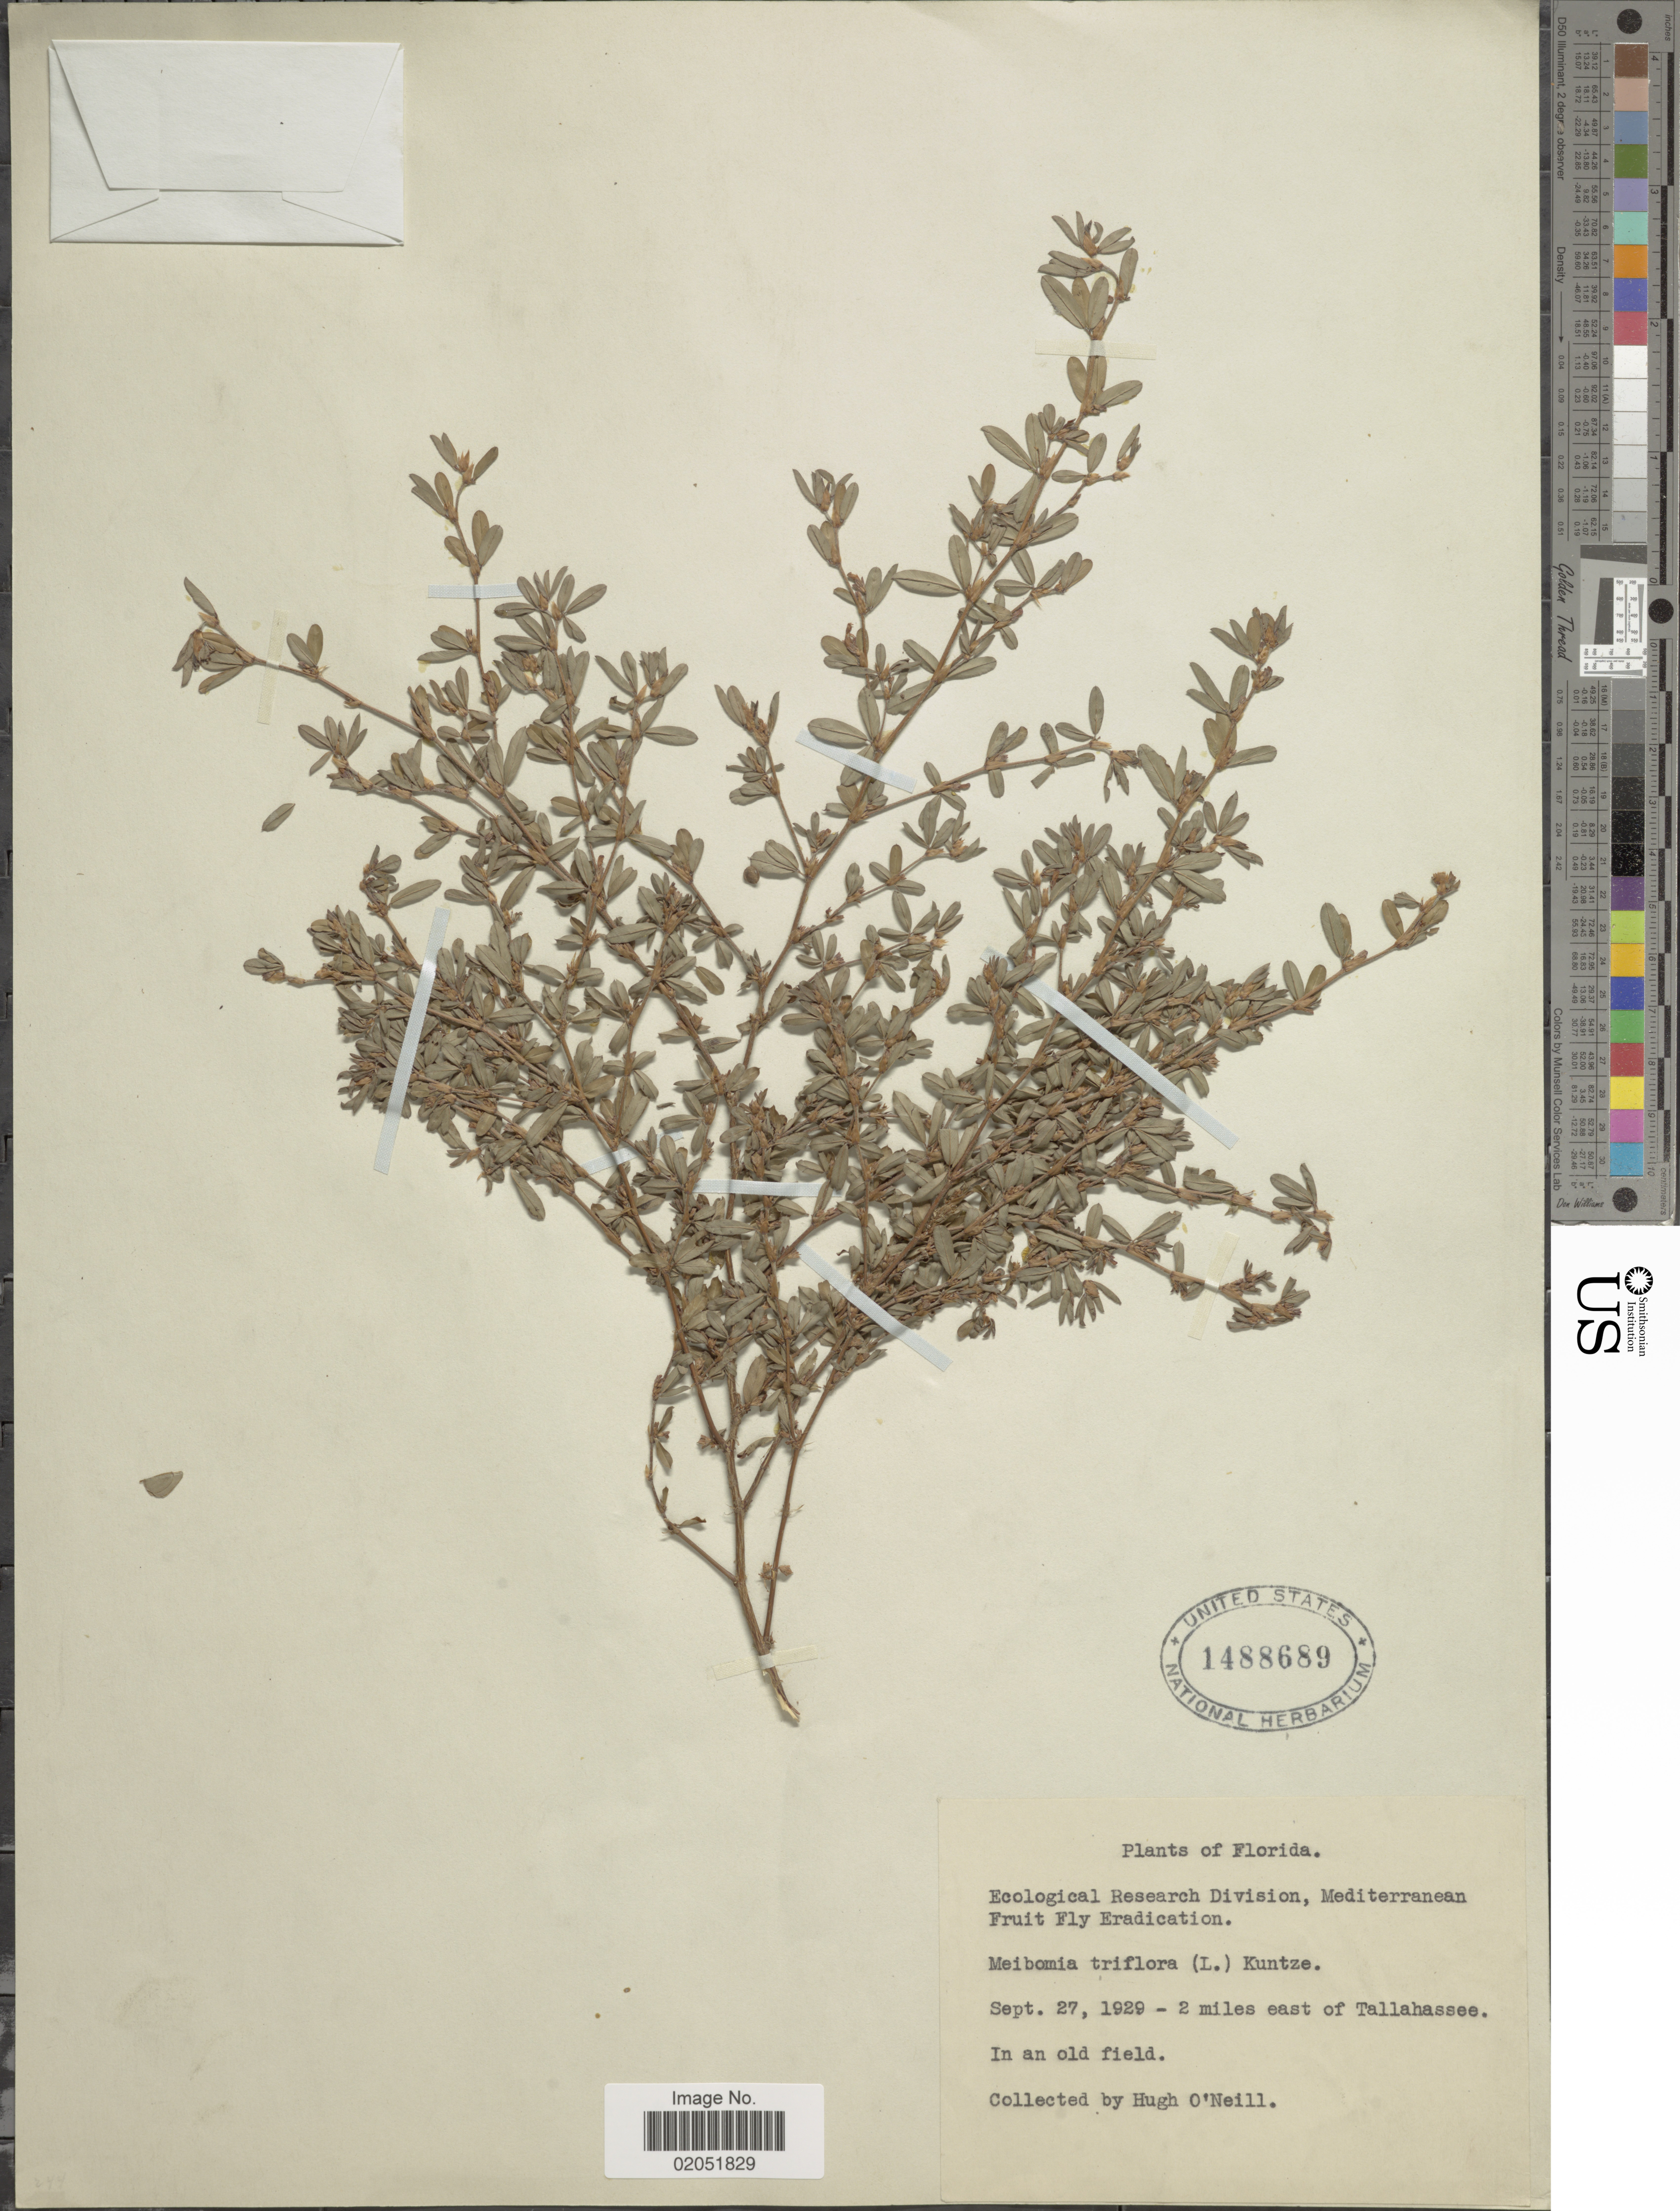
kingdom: Plantae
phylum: Tracheophyta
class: Magnoliopsida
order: Fabales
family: Fabaceae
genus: Kummerowia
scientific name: Kummerowia striata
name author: (Thunb.) Schindl.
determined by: Strong, Mark T., (BOT), Smithsonian Institution - National Museum of Natural History (UNITED STATES)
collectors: H. O'Neill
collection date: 1929-09-27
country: United States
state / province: Florida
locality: Florida, 2 miles east of Tallahassee.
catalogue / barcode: US 1488689